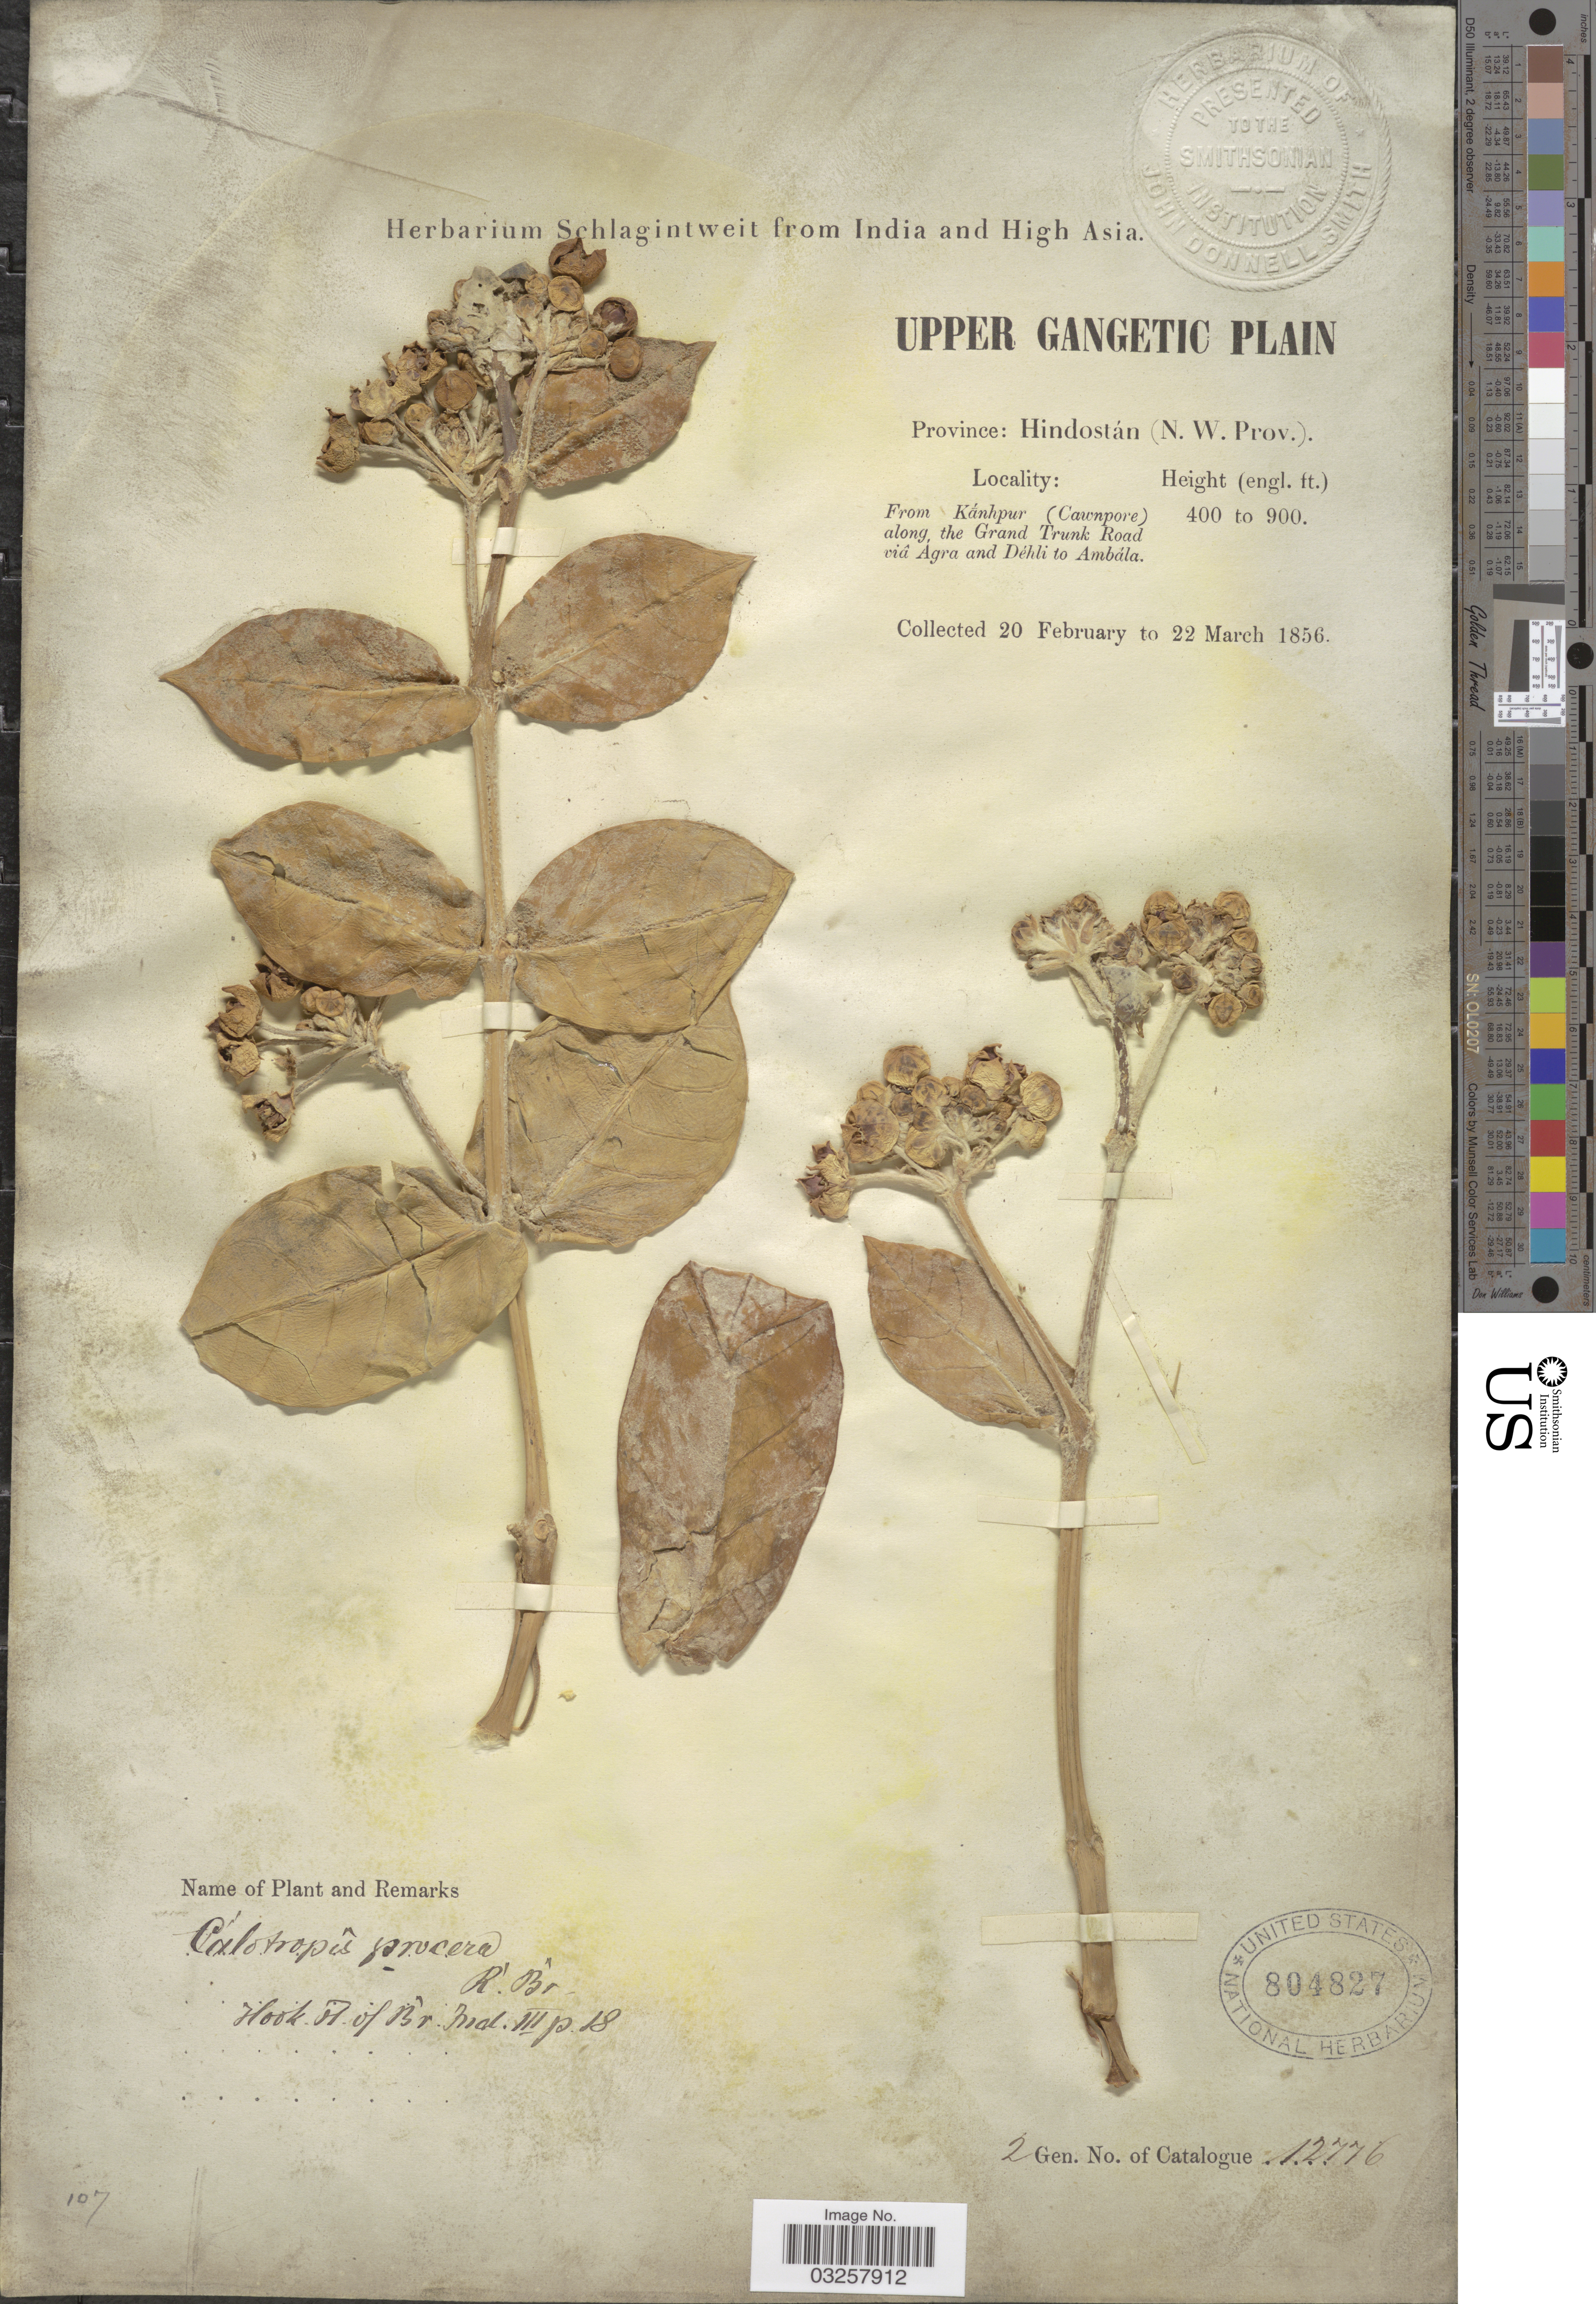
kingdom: Plantae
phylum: Tracheophyta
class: Magnoliopsida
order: Gentianales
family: Apocynaceae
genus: Calotropis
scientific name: Calotropis procera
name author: (Aiton) W.T. Aiton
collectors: ex herb. Schlagintweit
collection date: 1956-02-20/1956-03-22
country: India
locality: Upper Gangetic Plain. Province: Hindostán (N. W. Prov.). From Kánhpur (Cawnpore) along the Grand Trunk Road viâ Agra and Déhli to Ambála.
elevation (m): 122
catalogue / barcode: US 804827